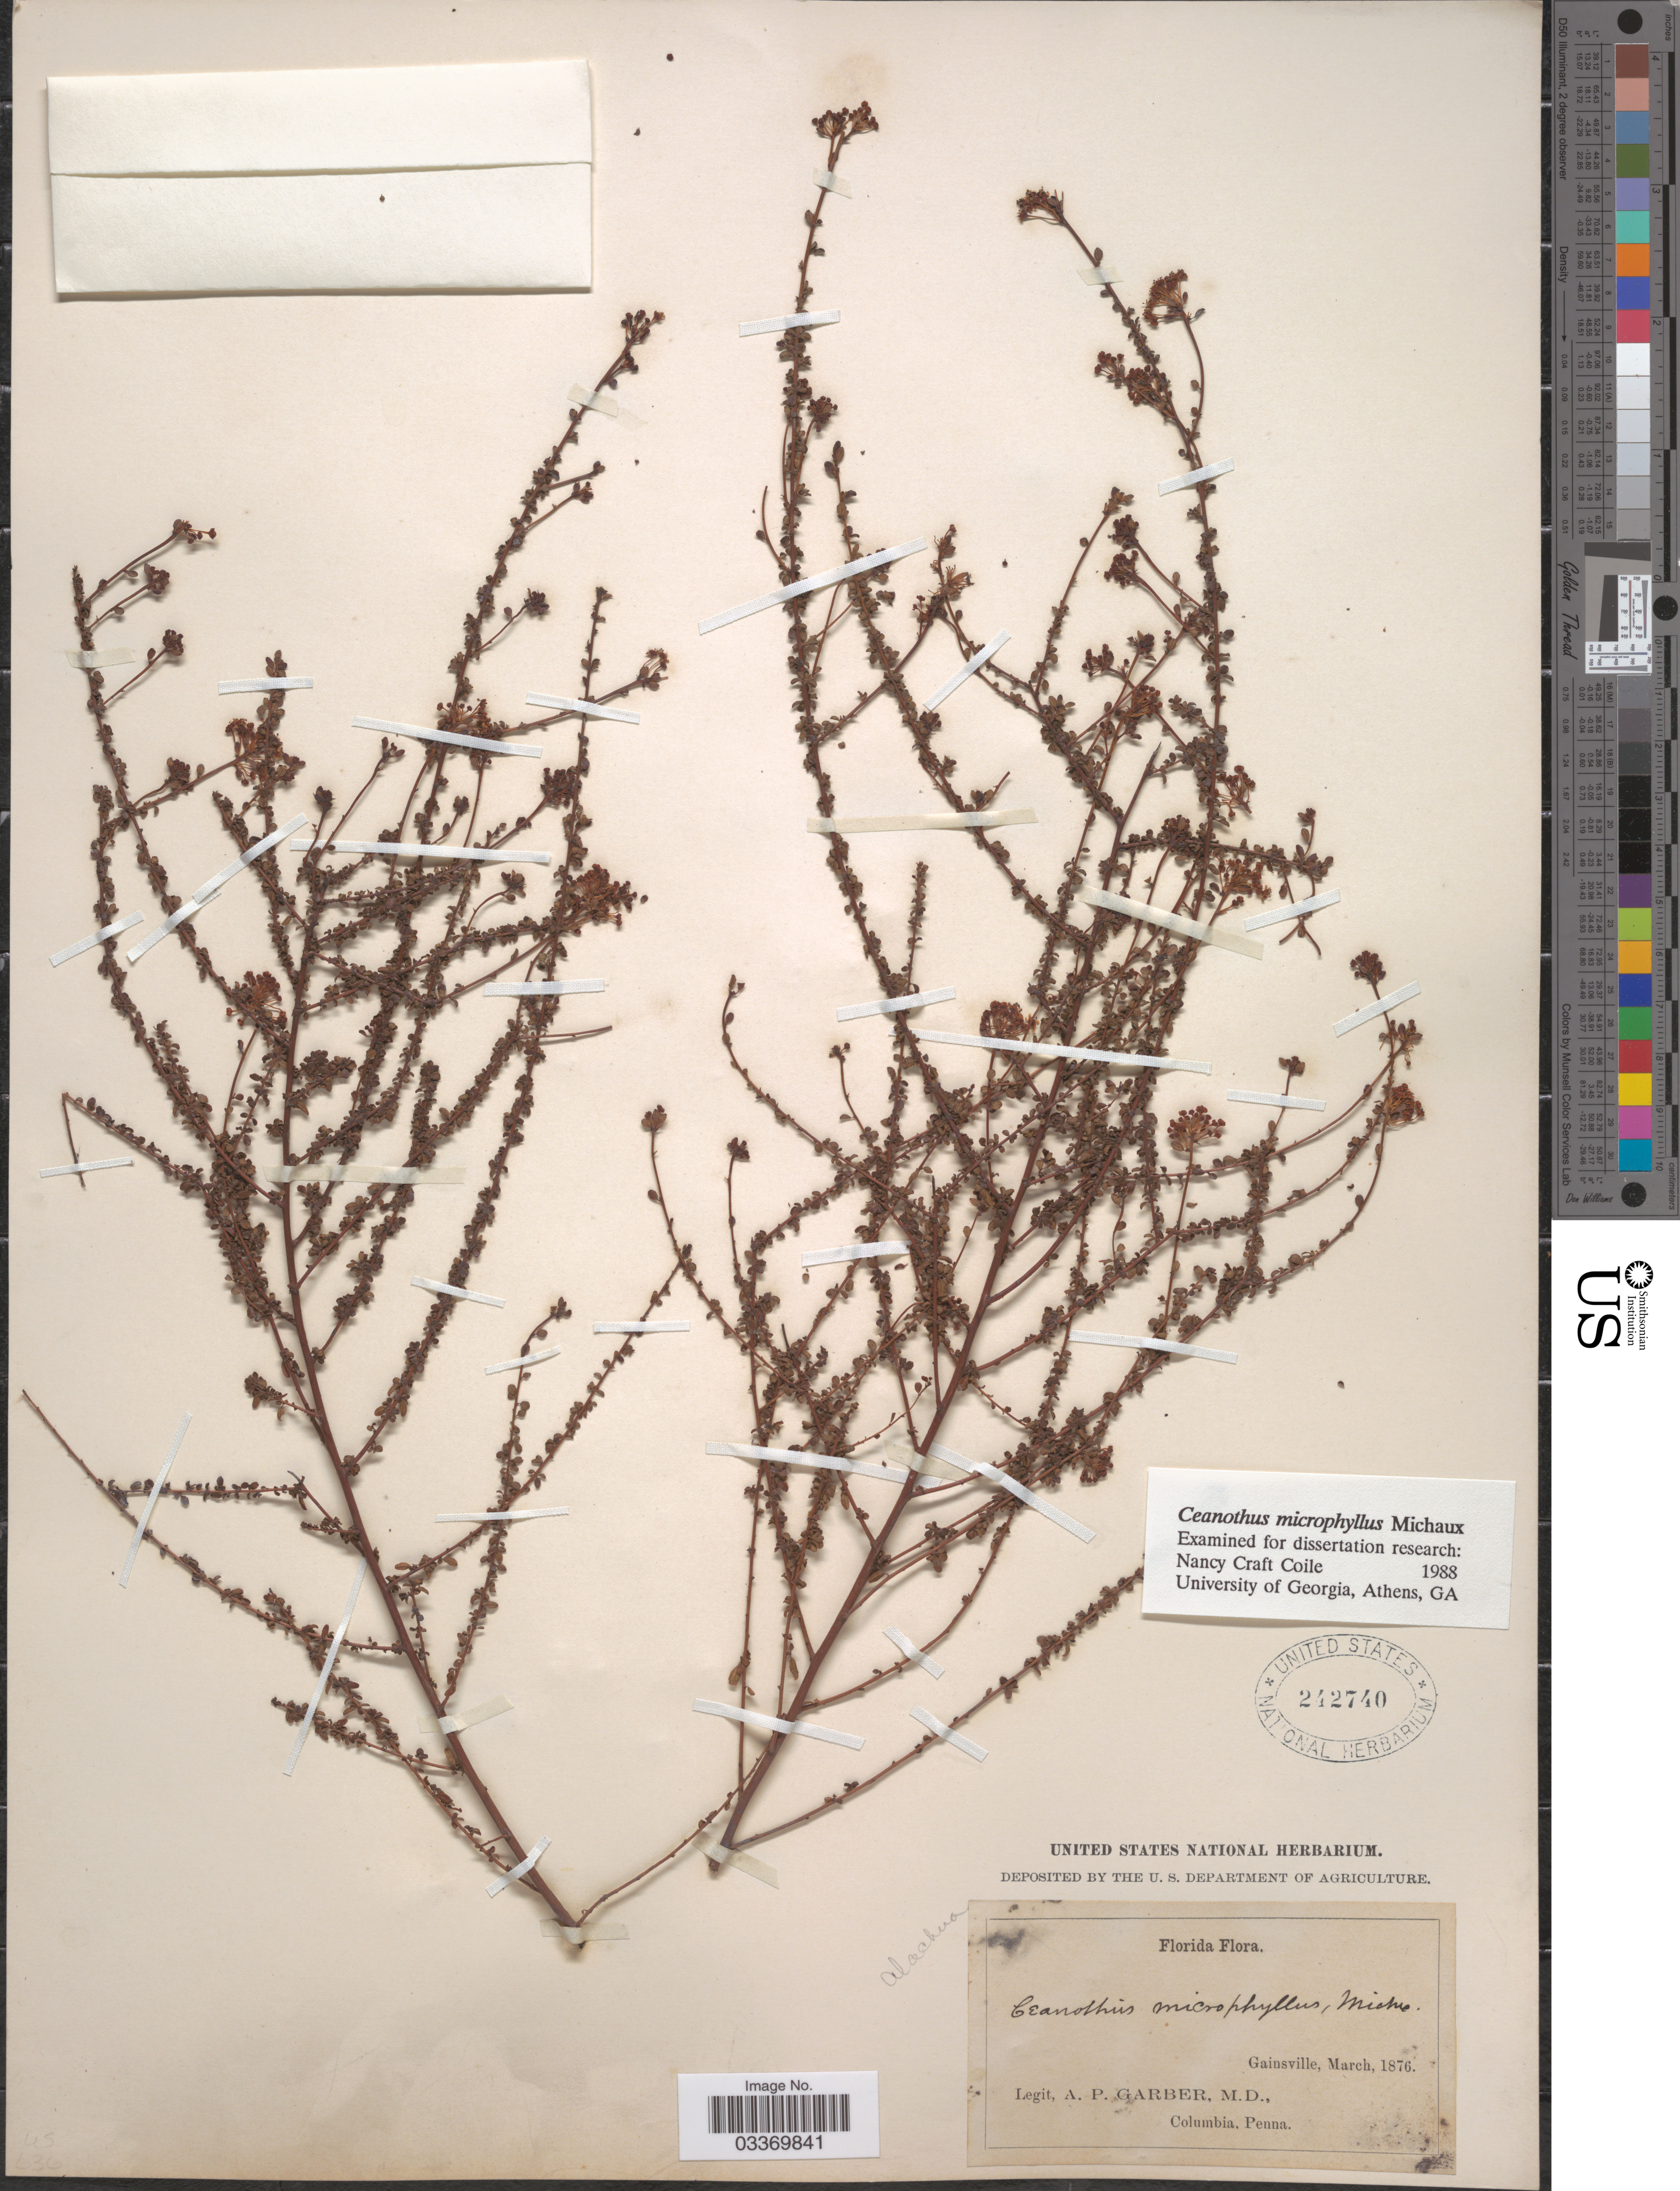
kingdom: Plantae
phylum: Tracheophyta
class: Magnoliopsida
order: Rosales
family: Rhamnaceae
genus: Ceanothus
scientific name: Ceanothus microphyllus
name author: Michx.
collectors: A. P. Garber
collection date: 1876-03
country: United States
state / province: Florida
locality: Gainsville, Alachua.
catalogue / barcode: US 242740